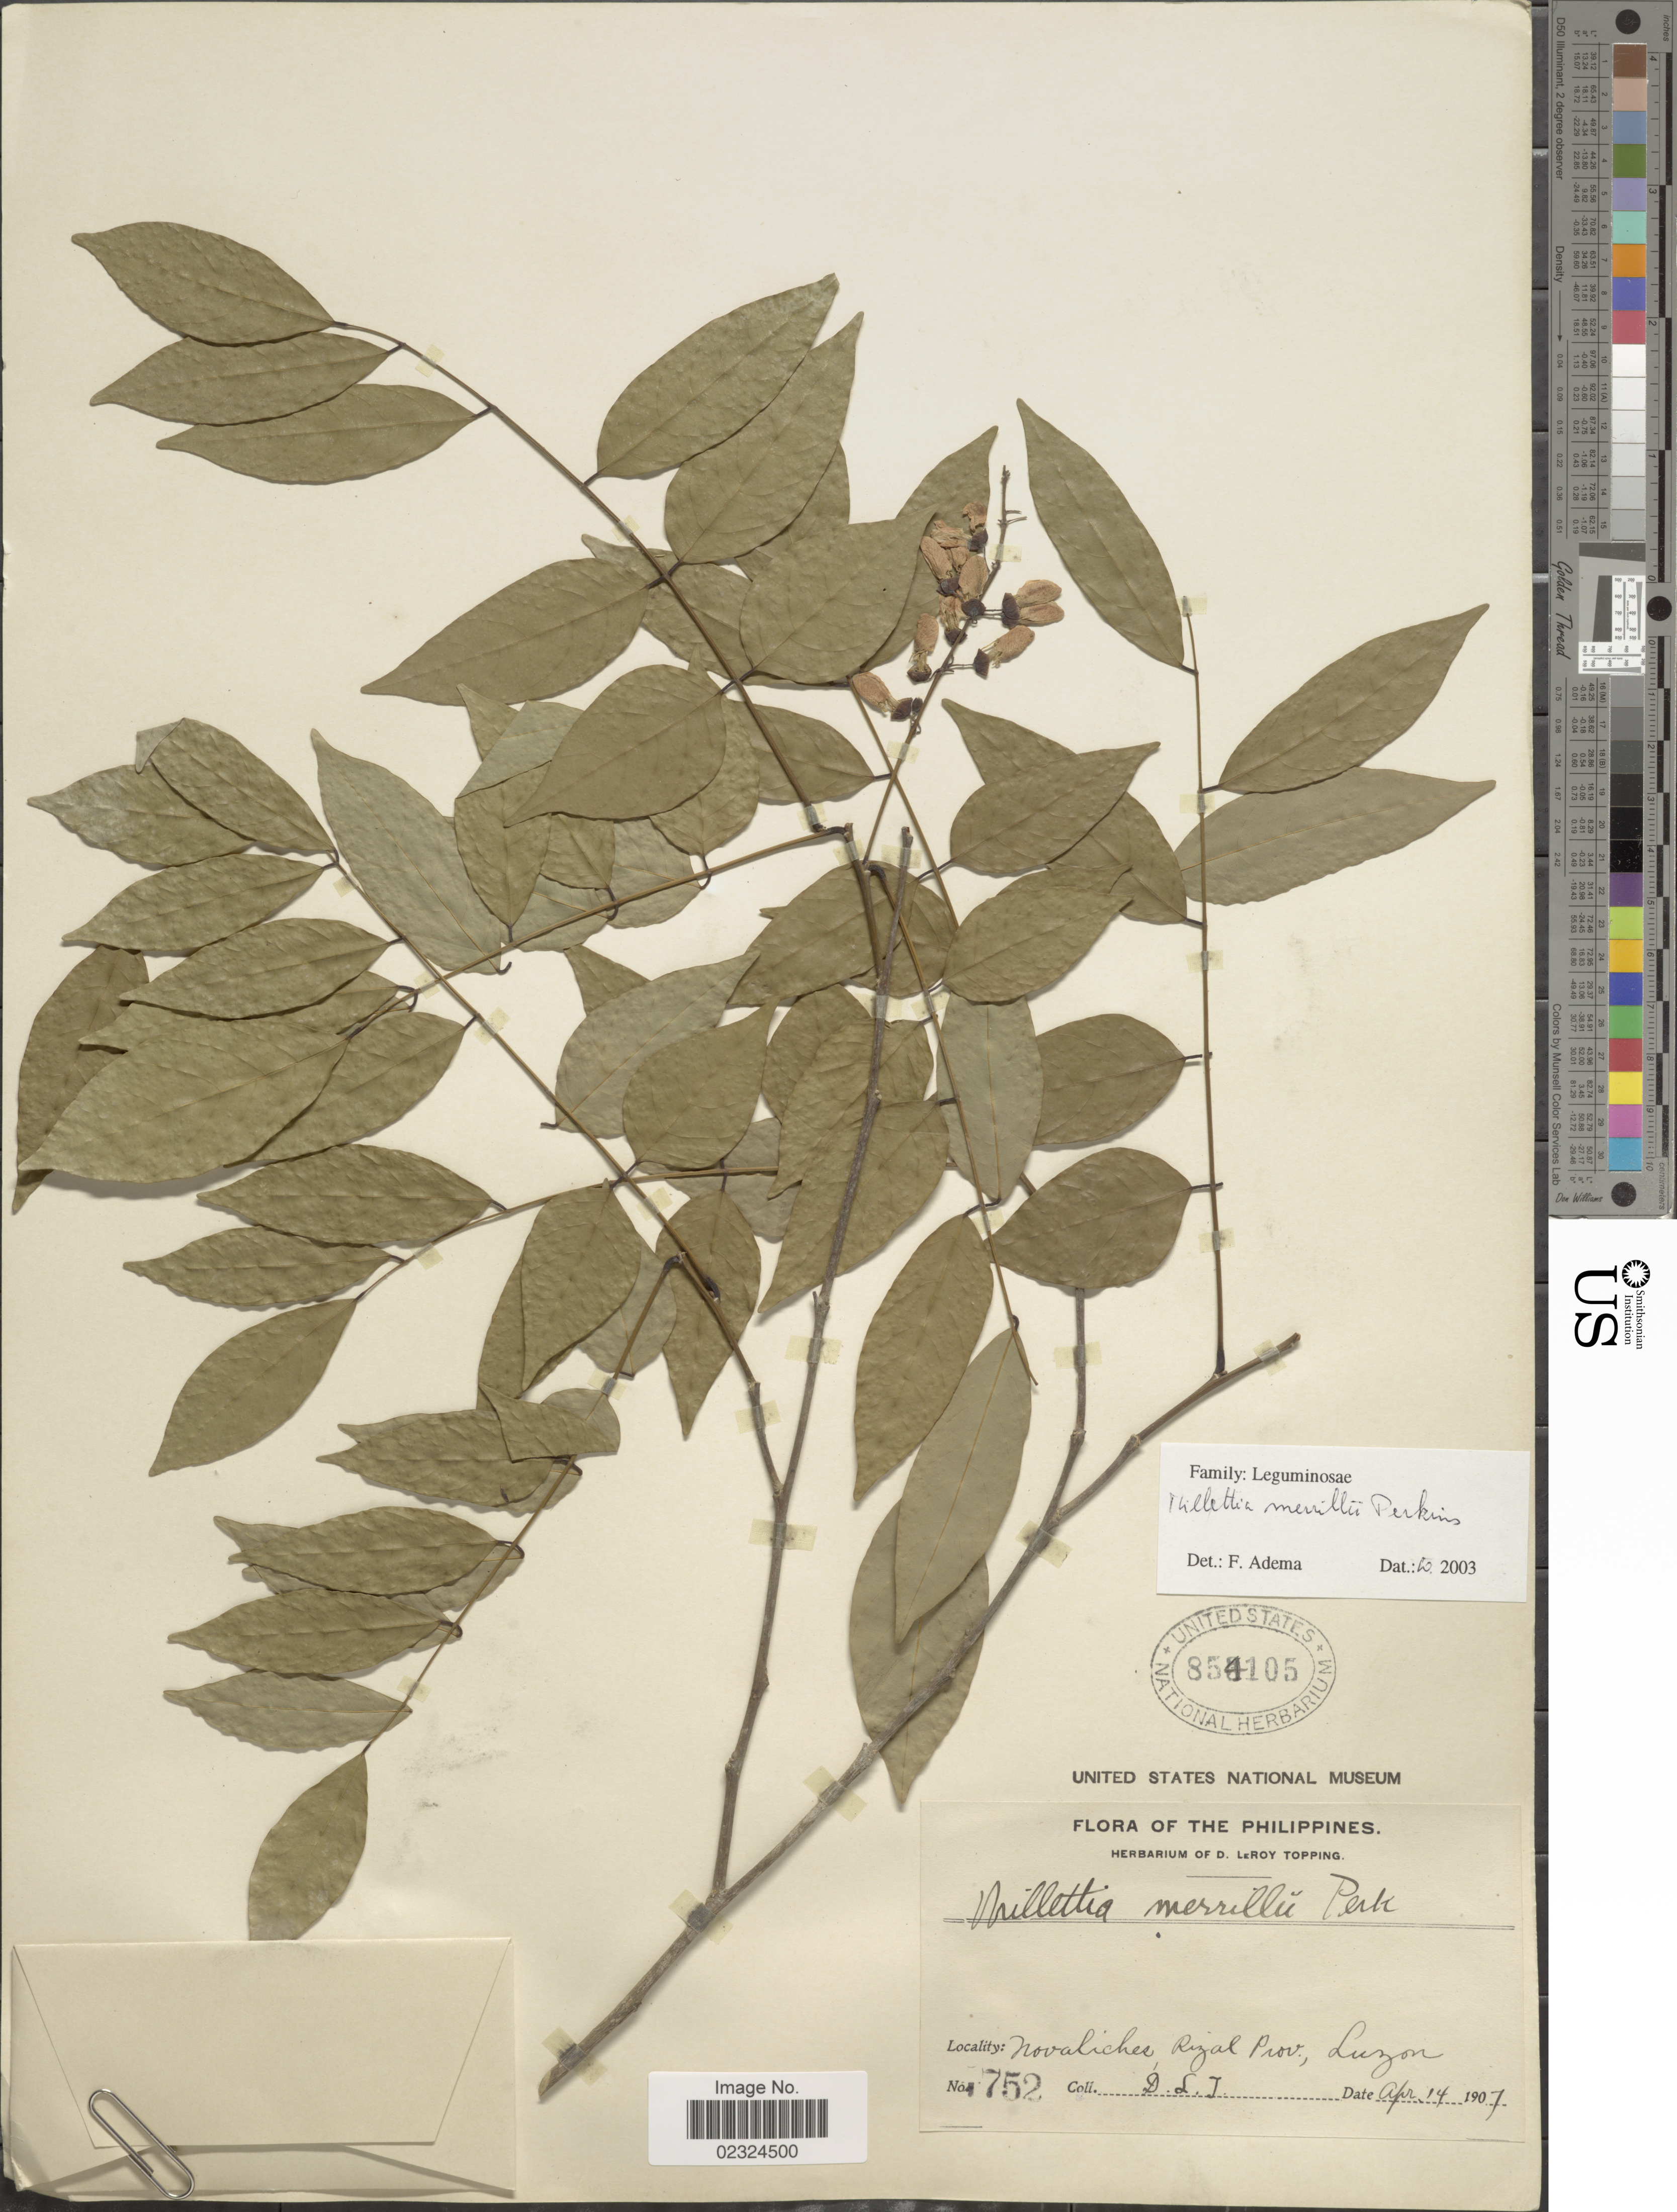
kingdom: Plantae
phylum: Tracheophyta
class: Magnoliopsida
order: Fabales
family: Fabaceae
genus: Millettia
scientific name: Millettia merrillii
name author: Perkins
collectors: D. L. Topping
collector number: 1752*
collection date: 1907-04-14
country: Philippines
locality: Novaliches, Rizal Prov., Luzon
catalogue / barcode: US 854105